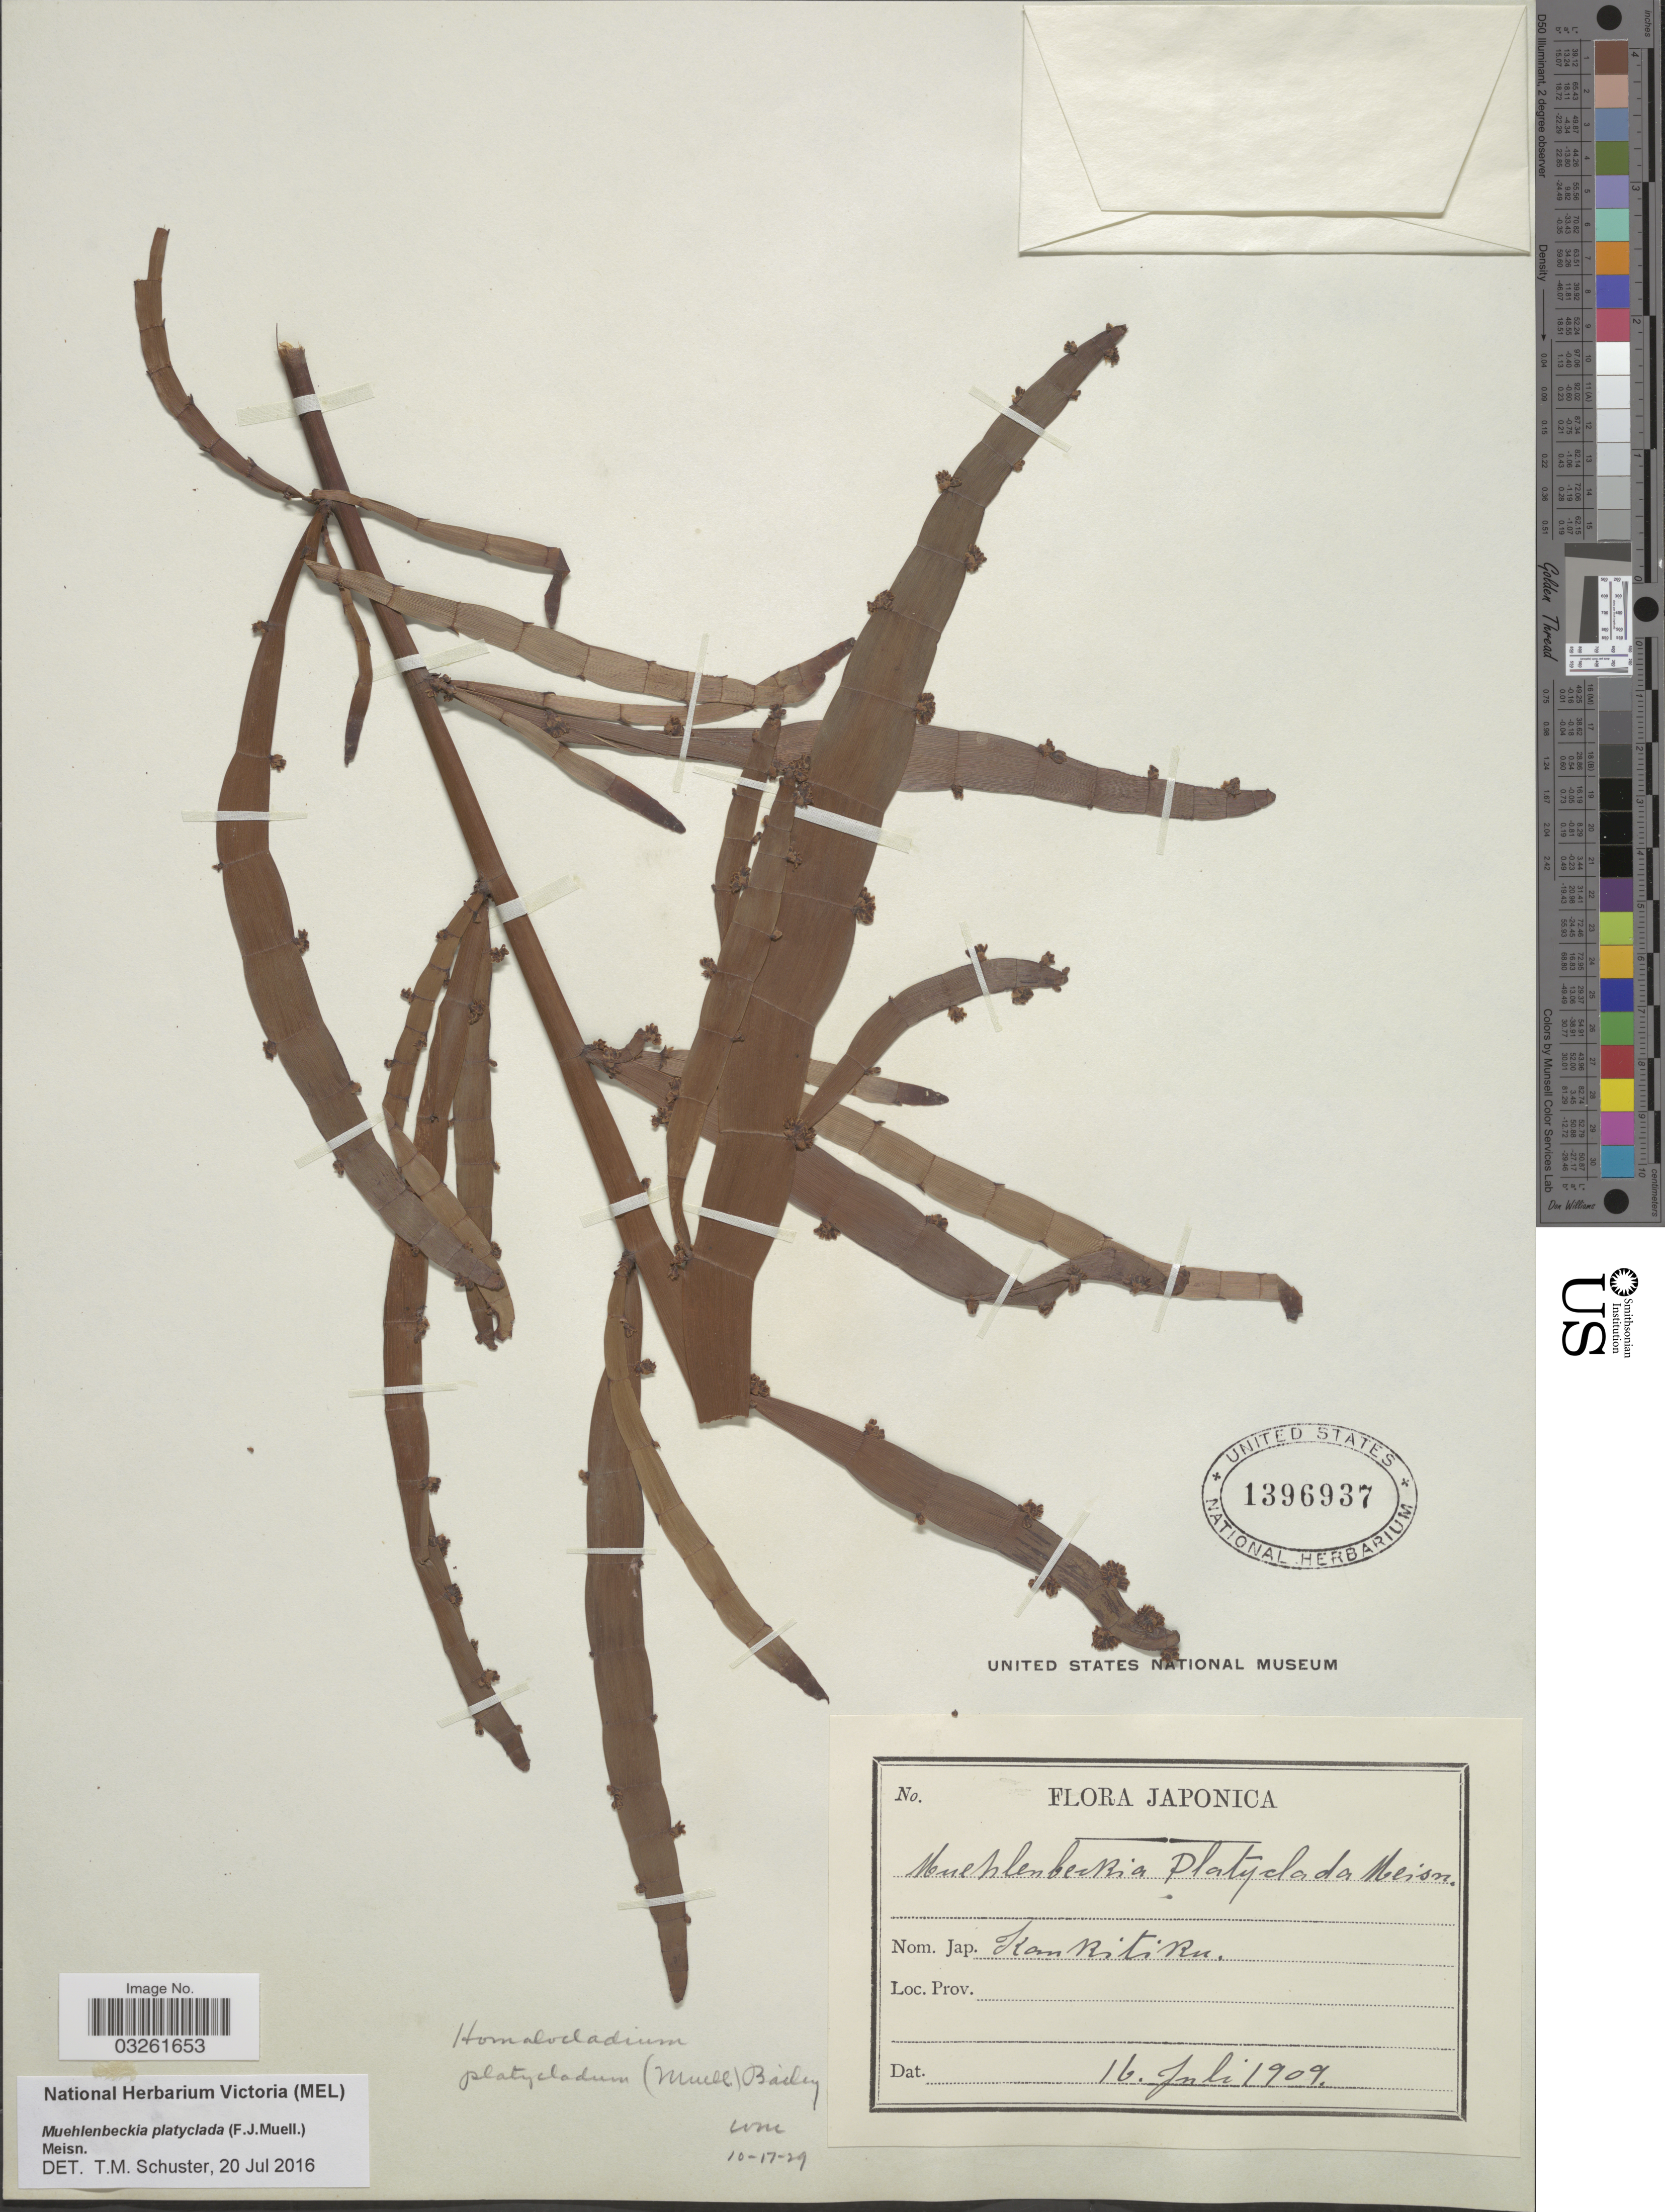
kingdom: Plantae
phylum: Tracheophyta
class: Magnoliopsida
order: Caryophyllales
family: Polygonaceae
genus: Muehlenbeckia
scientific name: Muehlenbeckia platyclada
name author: (F. Muell.) Meisn.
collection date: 1909-07-16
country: Japan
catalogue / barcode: US 1396937